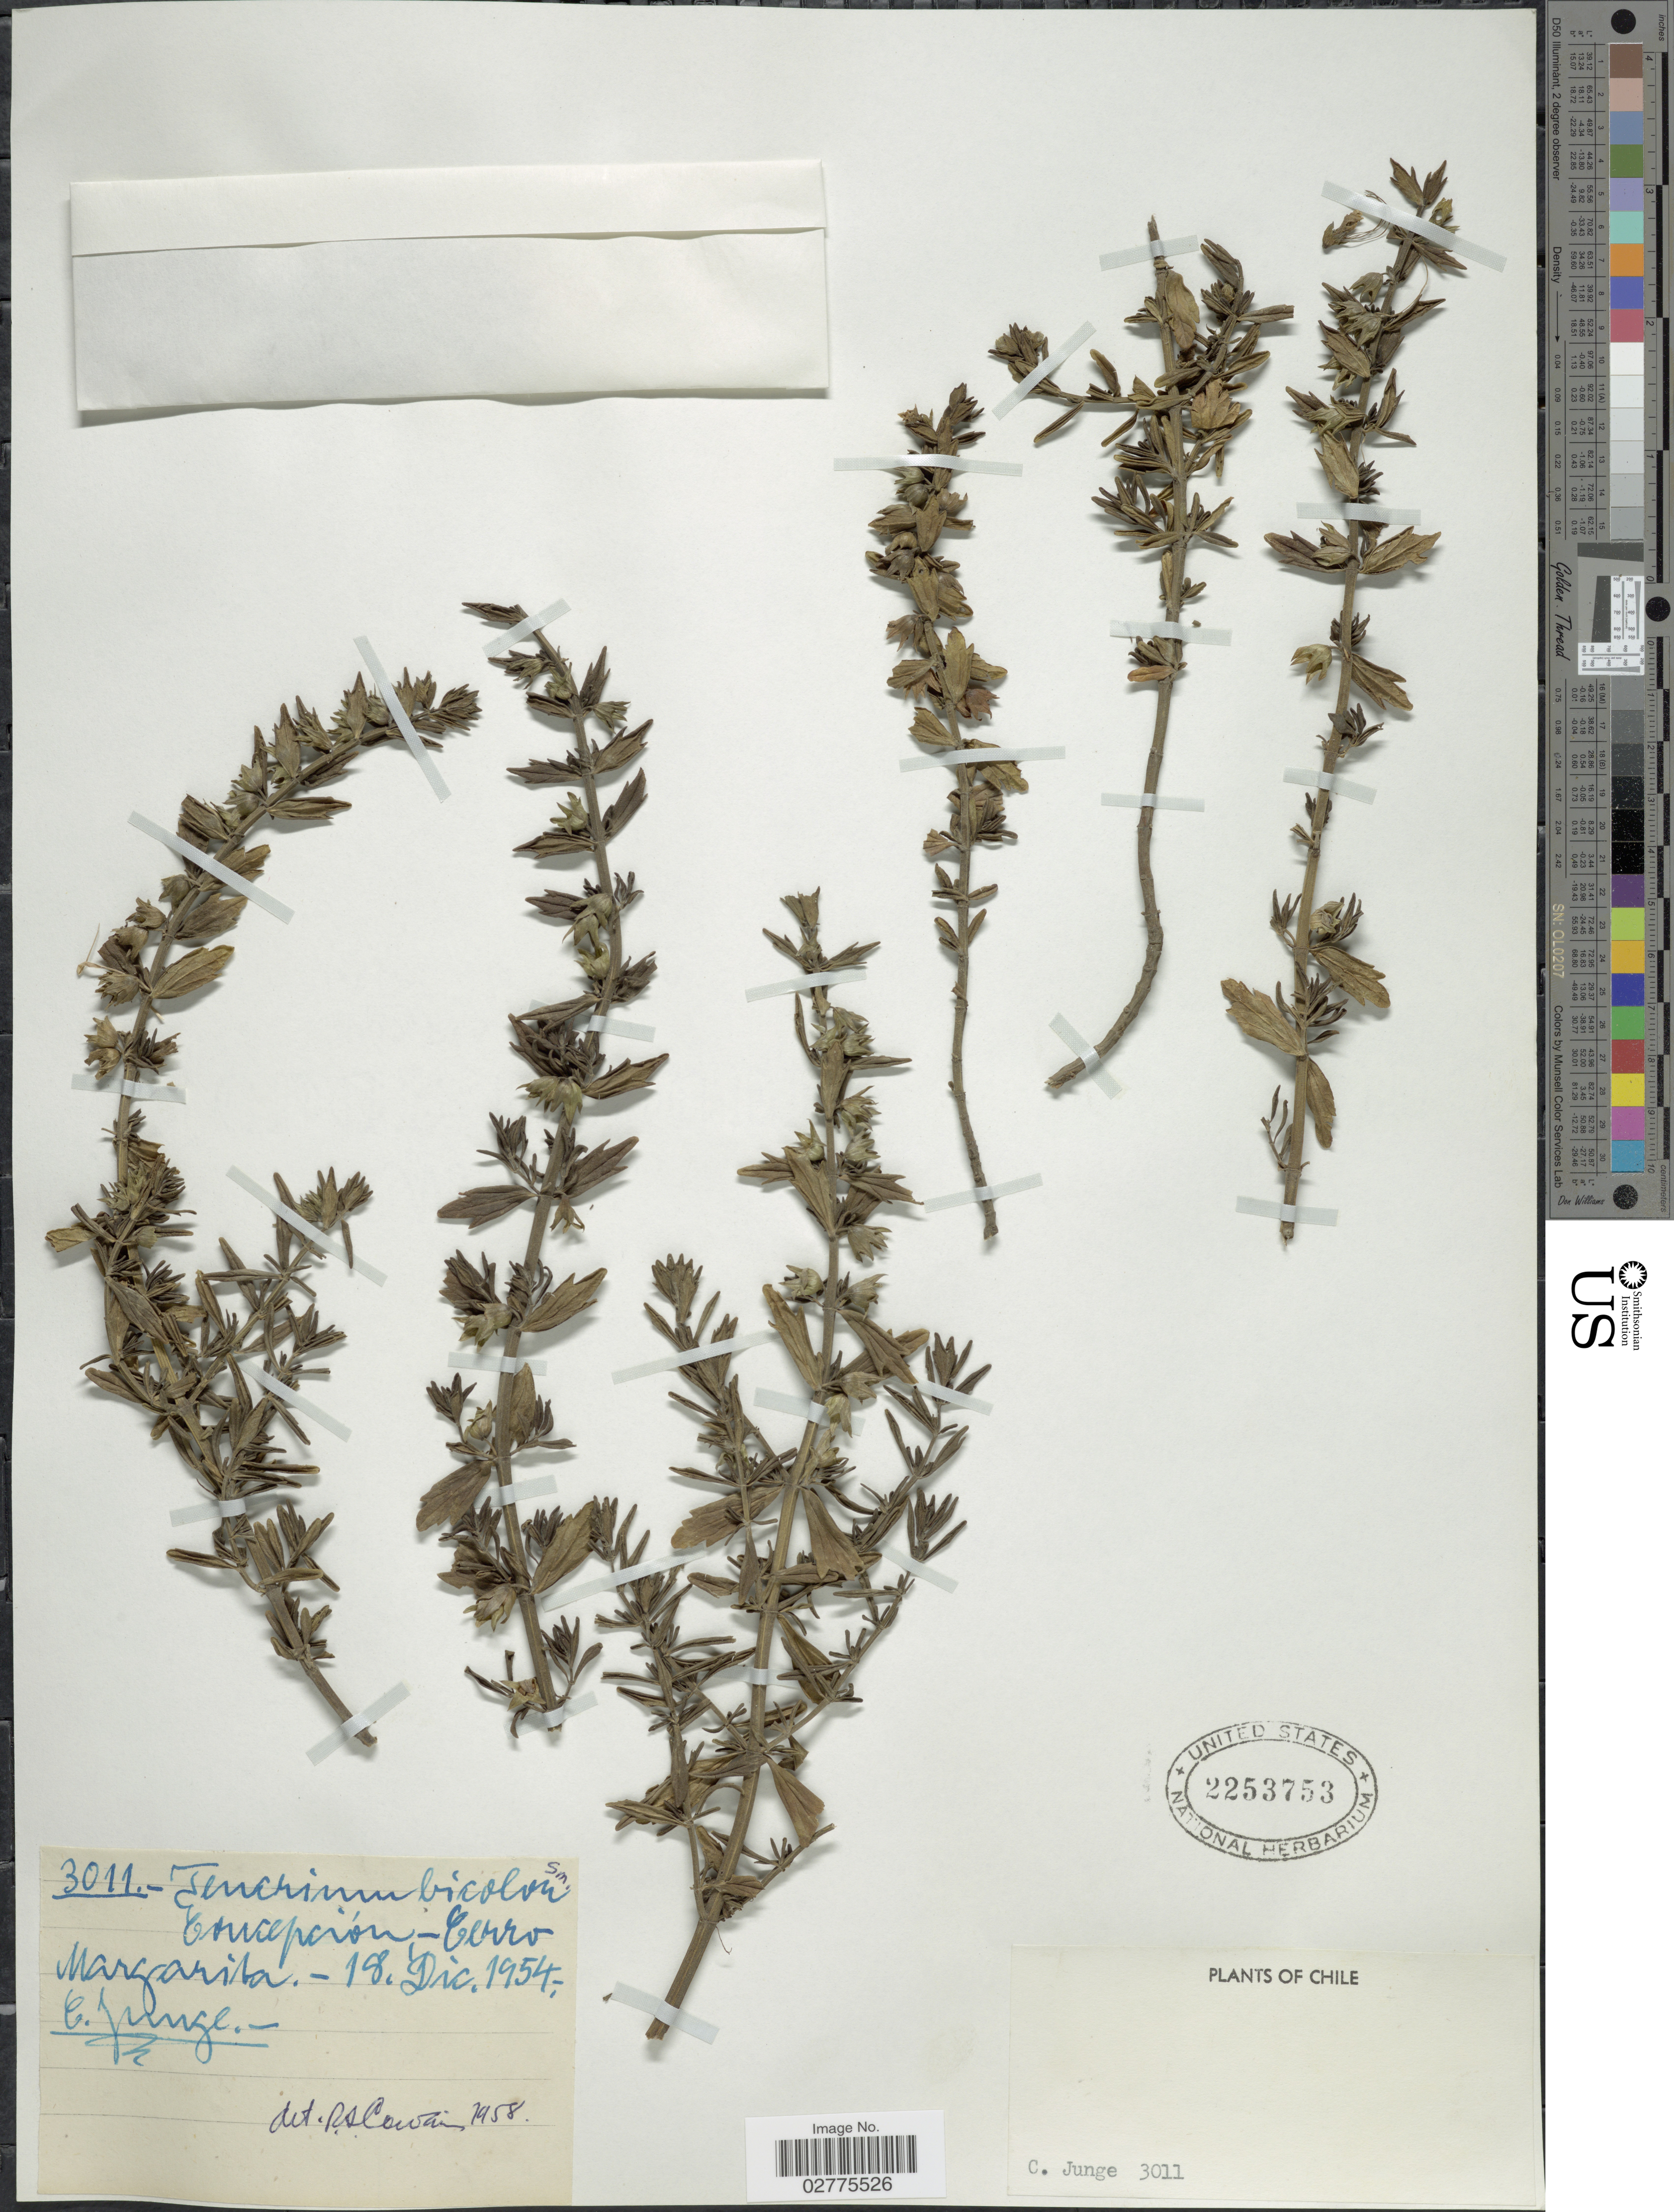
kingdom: Plantae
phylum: Tracheophyta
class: Magnoliopsida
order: Lamiales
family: Lamiaceae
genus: Teucrium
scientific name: Teucrium bicolor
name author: (Sm.) Raf.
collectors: C. Junge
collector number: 3011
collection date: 1954-12-18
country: Chile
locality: Margarita.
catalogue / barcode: US 2253753